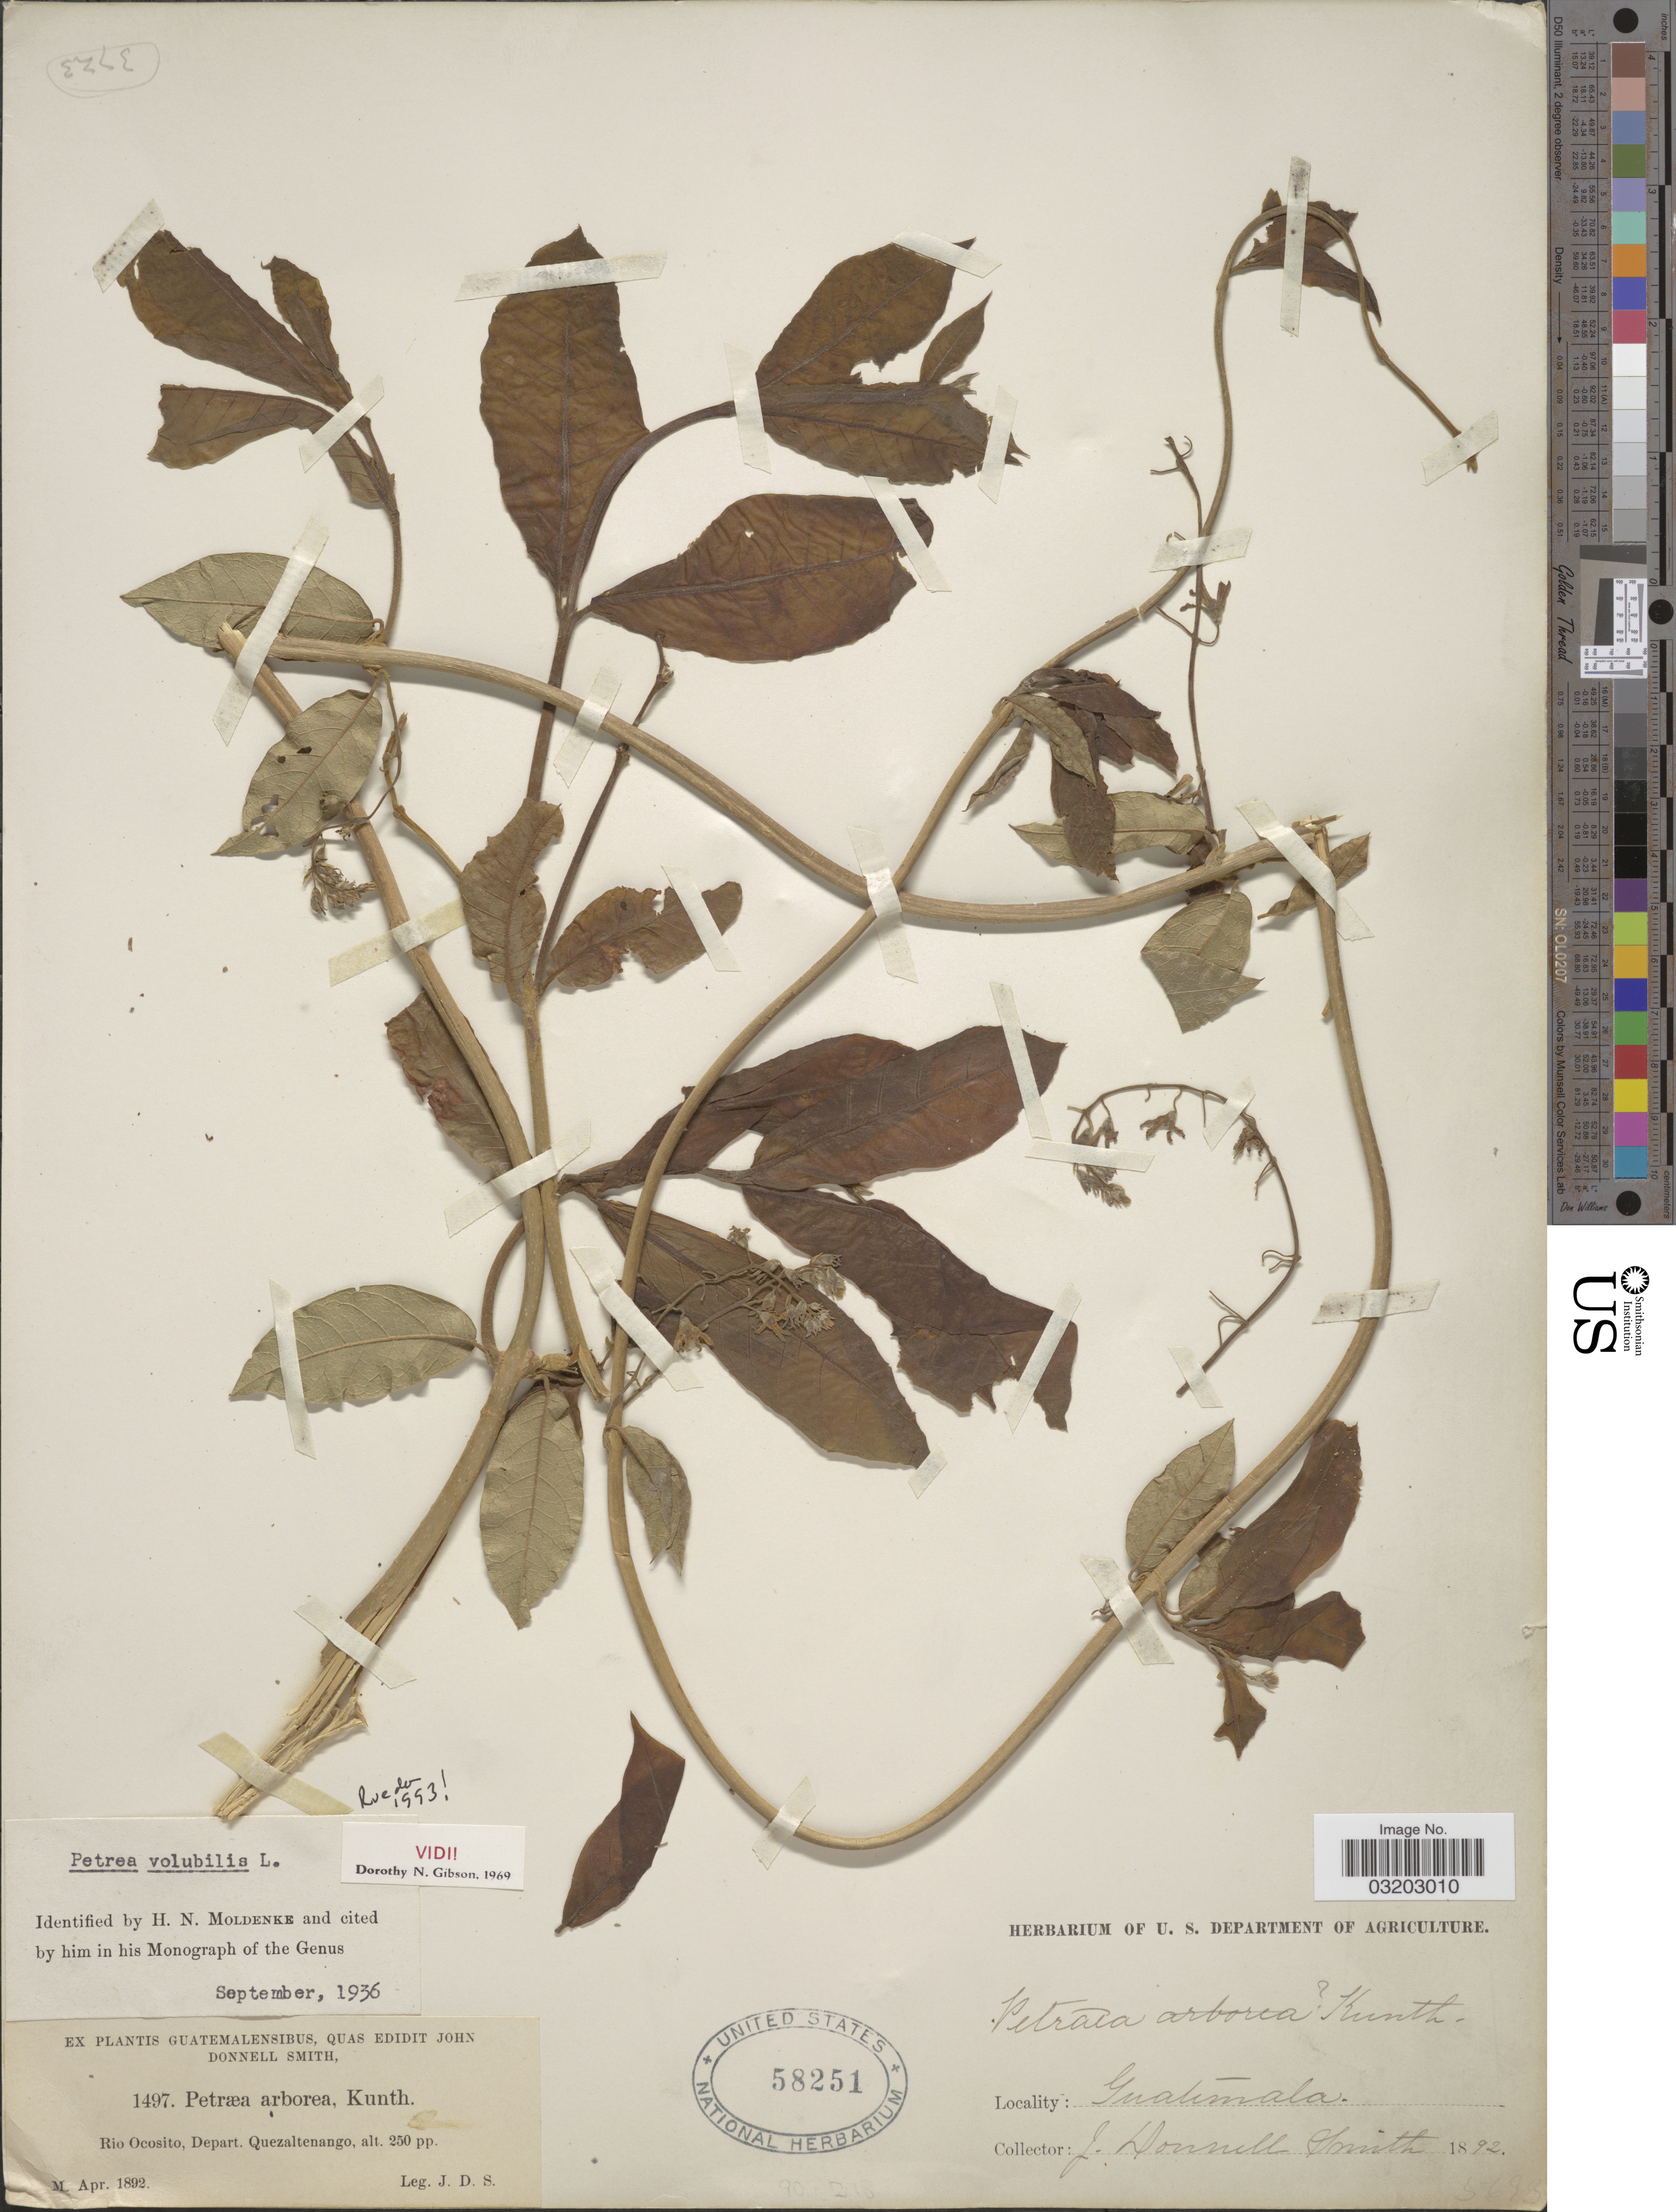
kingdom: Plantae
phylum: Tracheophyta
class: Magnoliopsida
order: Lamiales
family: Verbenaceae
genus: Petrea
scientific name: Petrea volubilis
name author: L.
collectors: J. Donnell Smith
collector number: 1497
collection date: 1892-04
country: Guatemala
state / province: Quetzaltenango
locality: Rio Ocosito, Depart. Quezaltenango.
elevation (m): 76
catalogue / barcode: US 58251